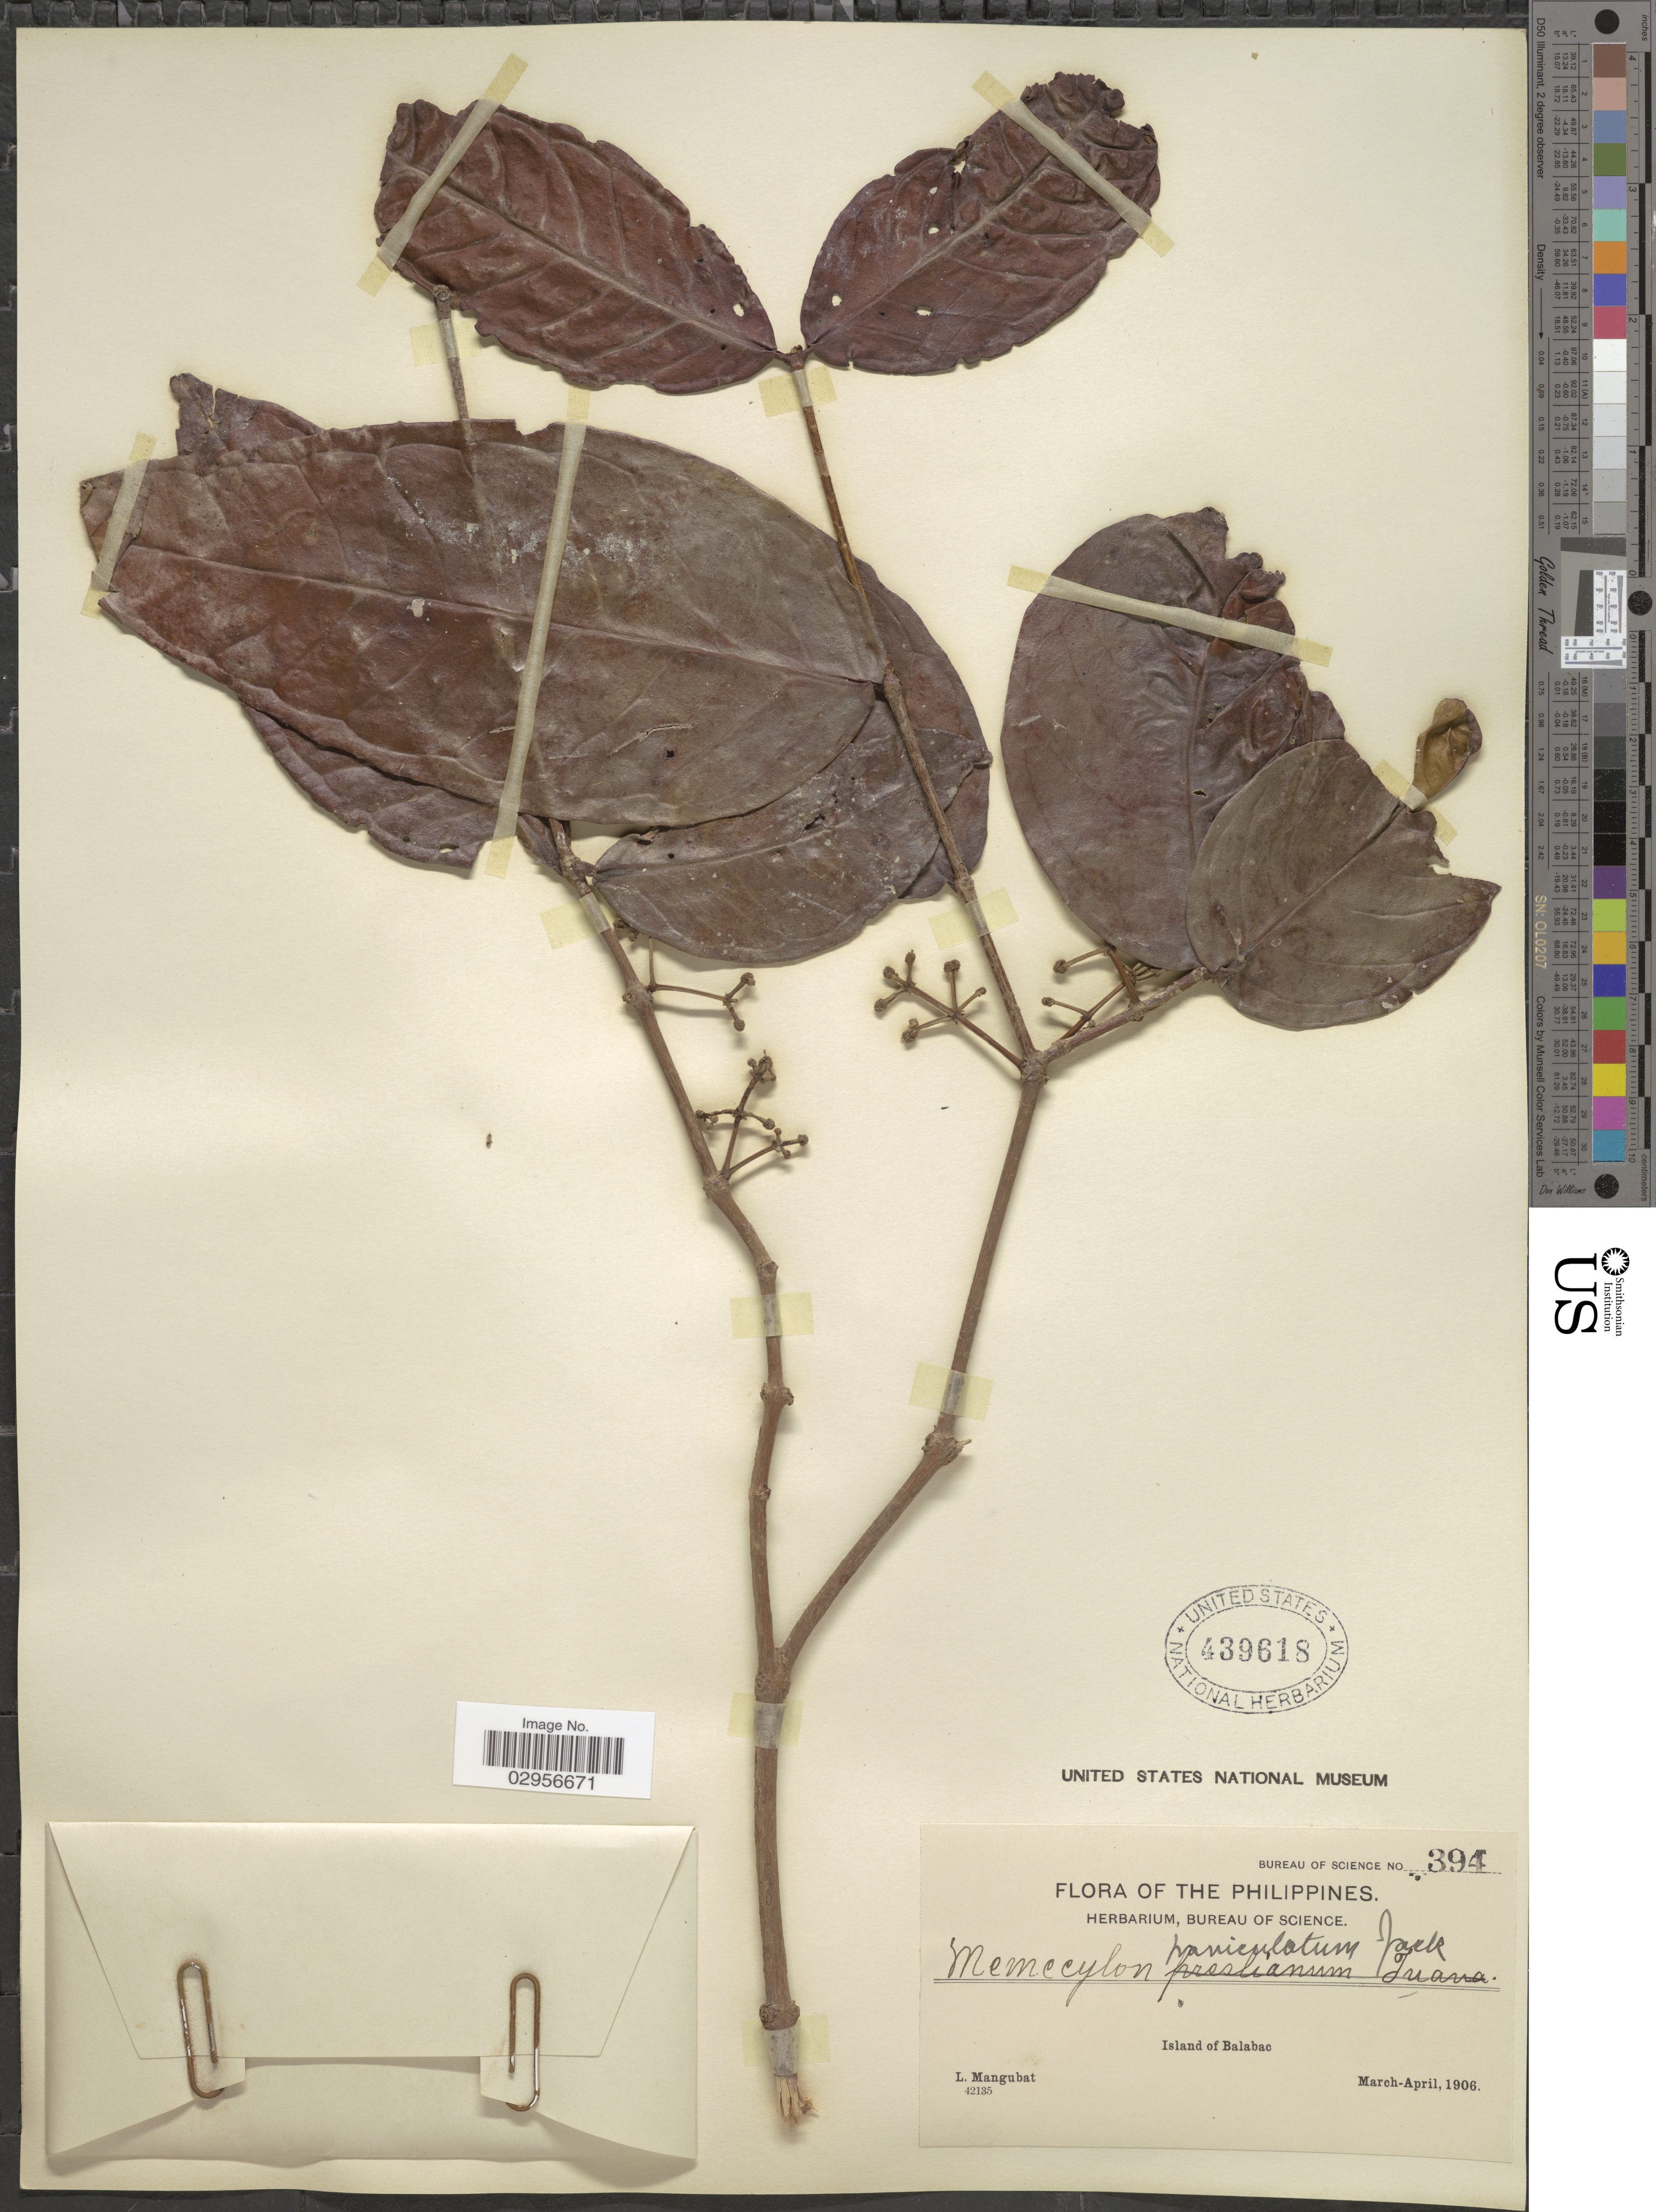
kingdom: Plantae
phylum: Tracheophyta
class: Magnoliopsida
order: Myrtales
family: Melastomataceae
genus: Memecylon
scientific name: Memecylon paniculatum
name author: Jack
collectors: L. Mangubat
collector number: Bureau of Science 394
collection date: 1906-03/1906-04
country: Philippines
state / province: Mimaropa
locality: Island of Balabac.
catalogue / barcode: US 439618